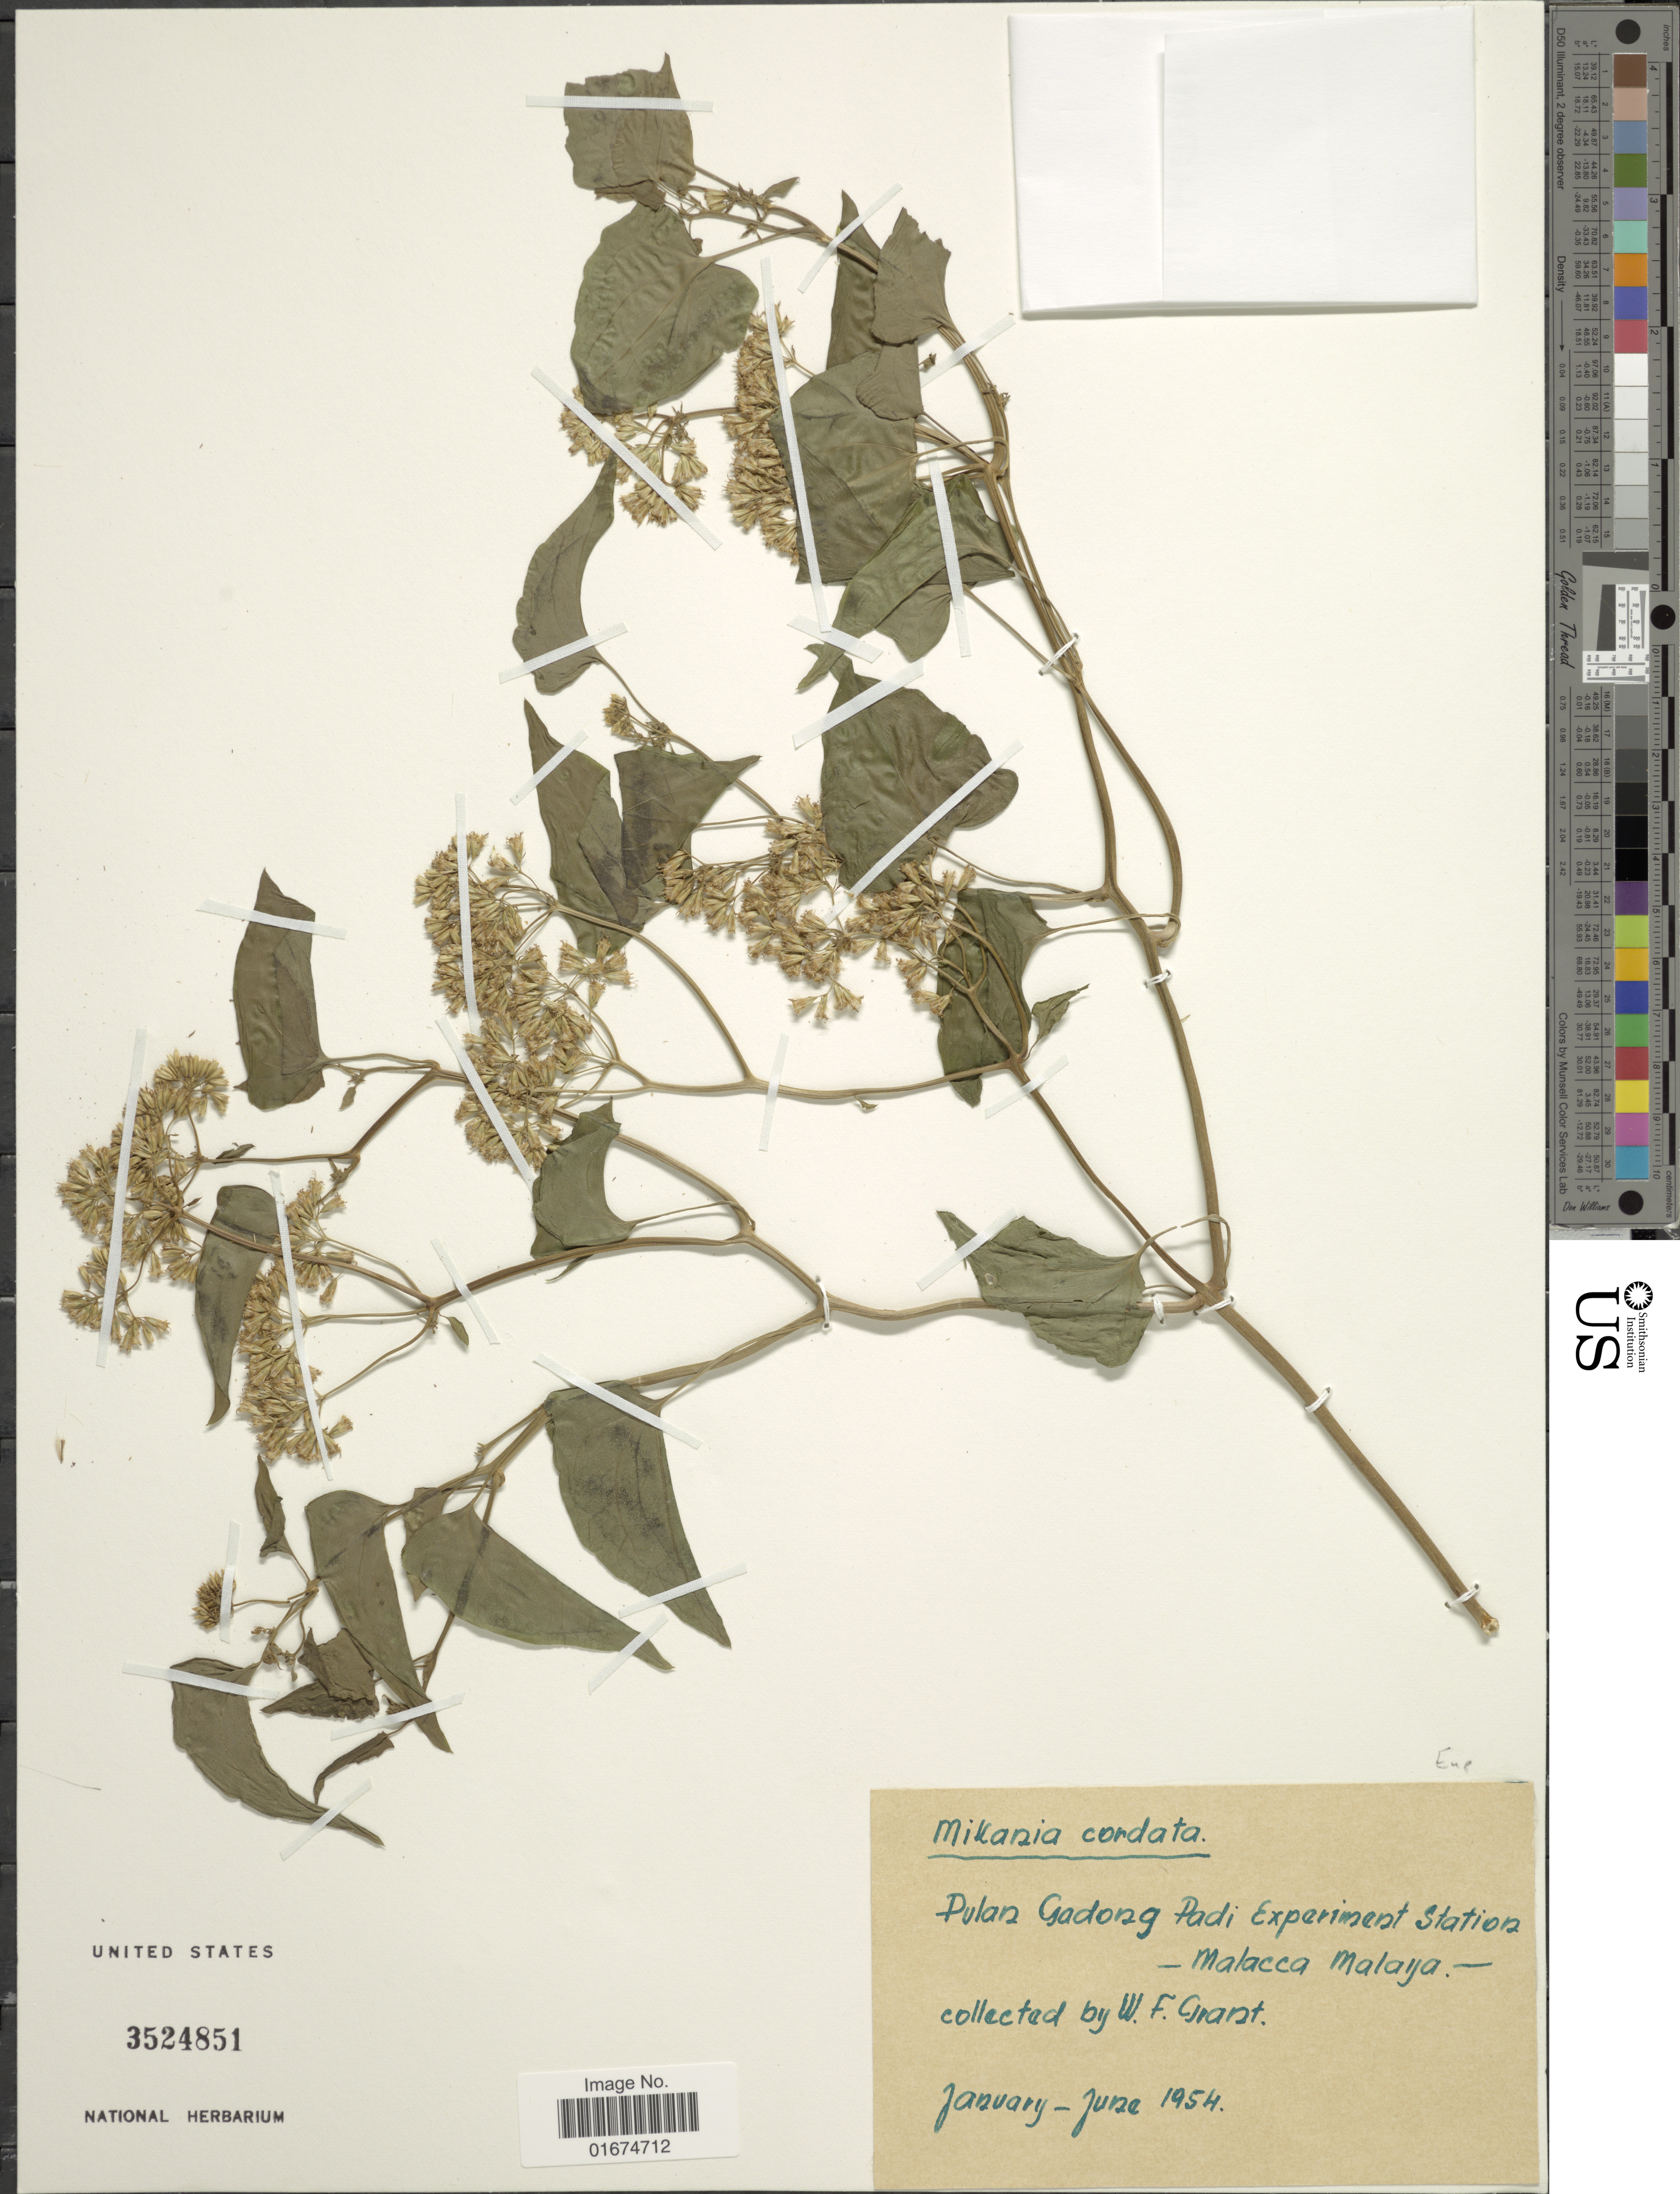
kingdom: Plantae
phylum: Tracheophyta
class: Magnoliopsida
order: Asterales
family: Asteraceae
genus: Mikania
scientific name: Mikania cordata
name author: (Burm. f.) B.L. Rob.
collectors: W. Grant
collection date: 1954-01/1954-06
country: Malaysia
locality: Pulan Gadong Padi Experiment Station - Malacca Malaya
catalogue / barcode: US 3524851